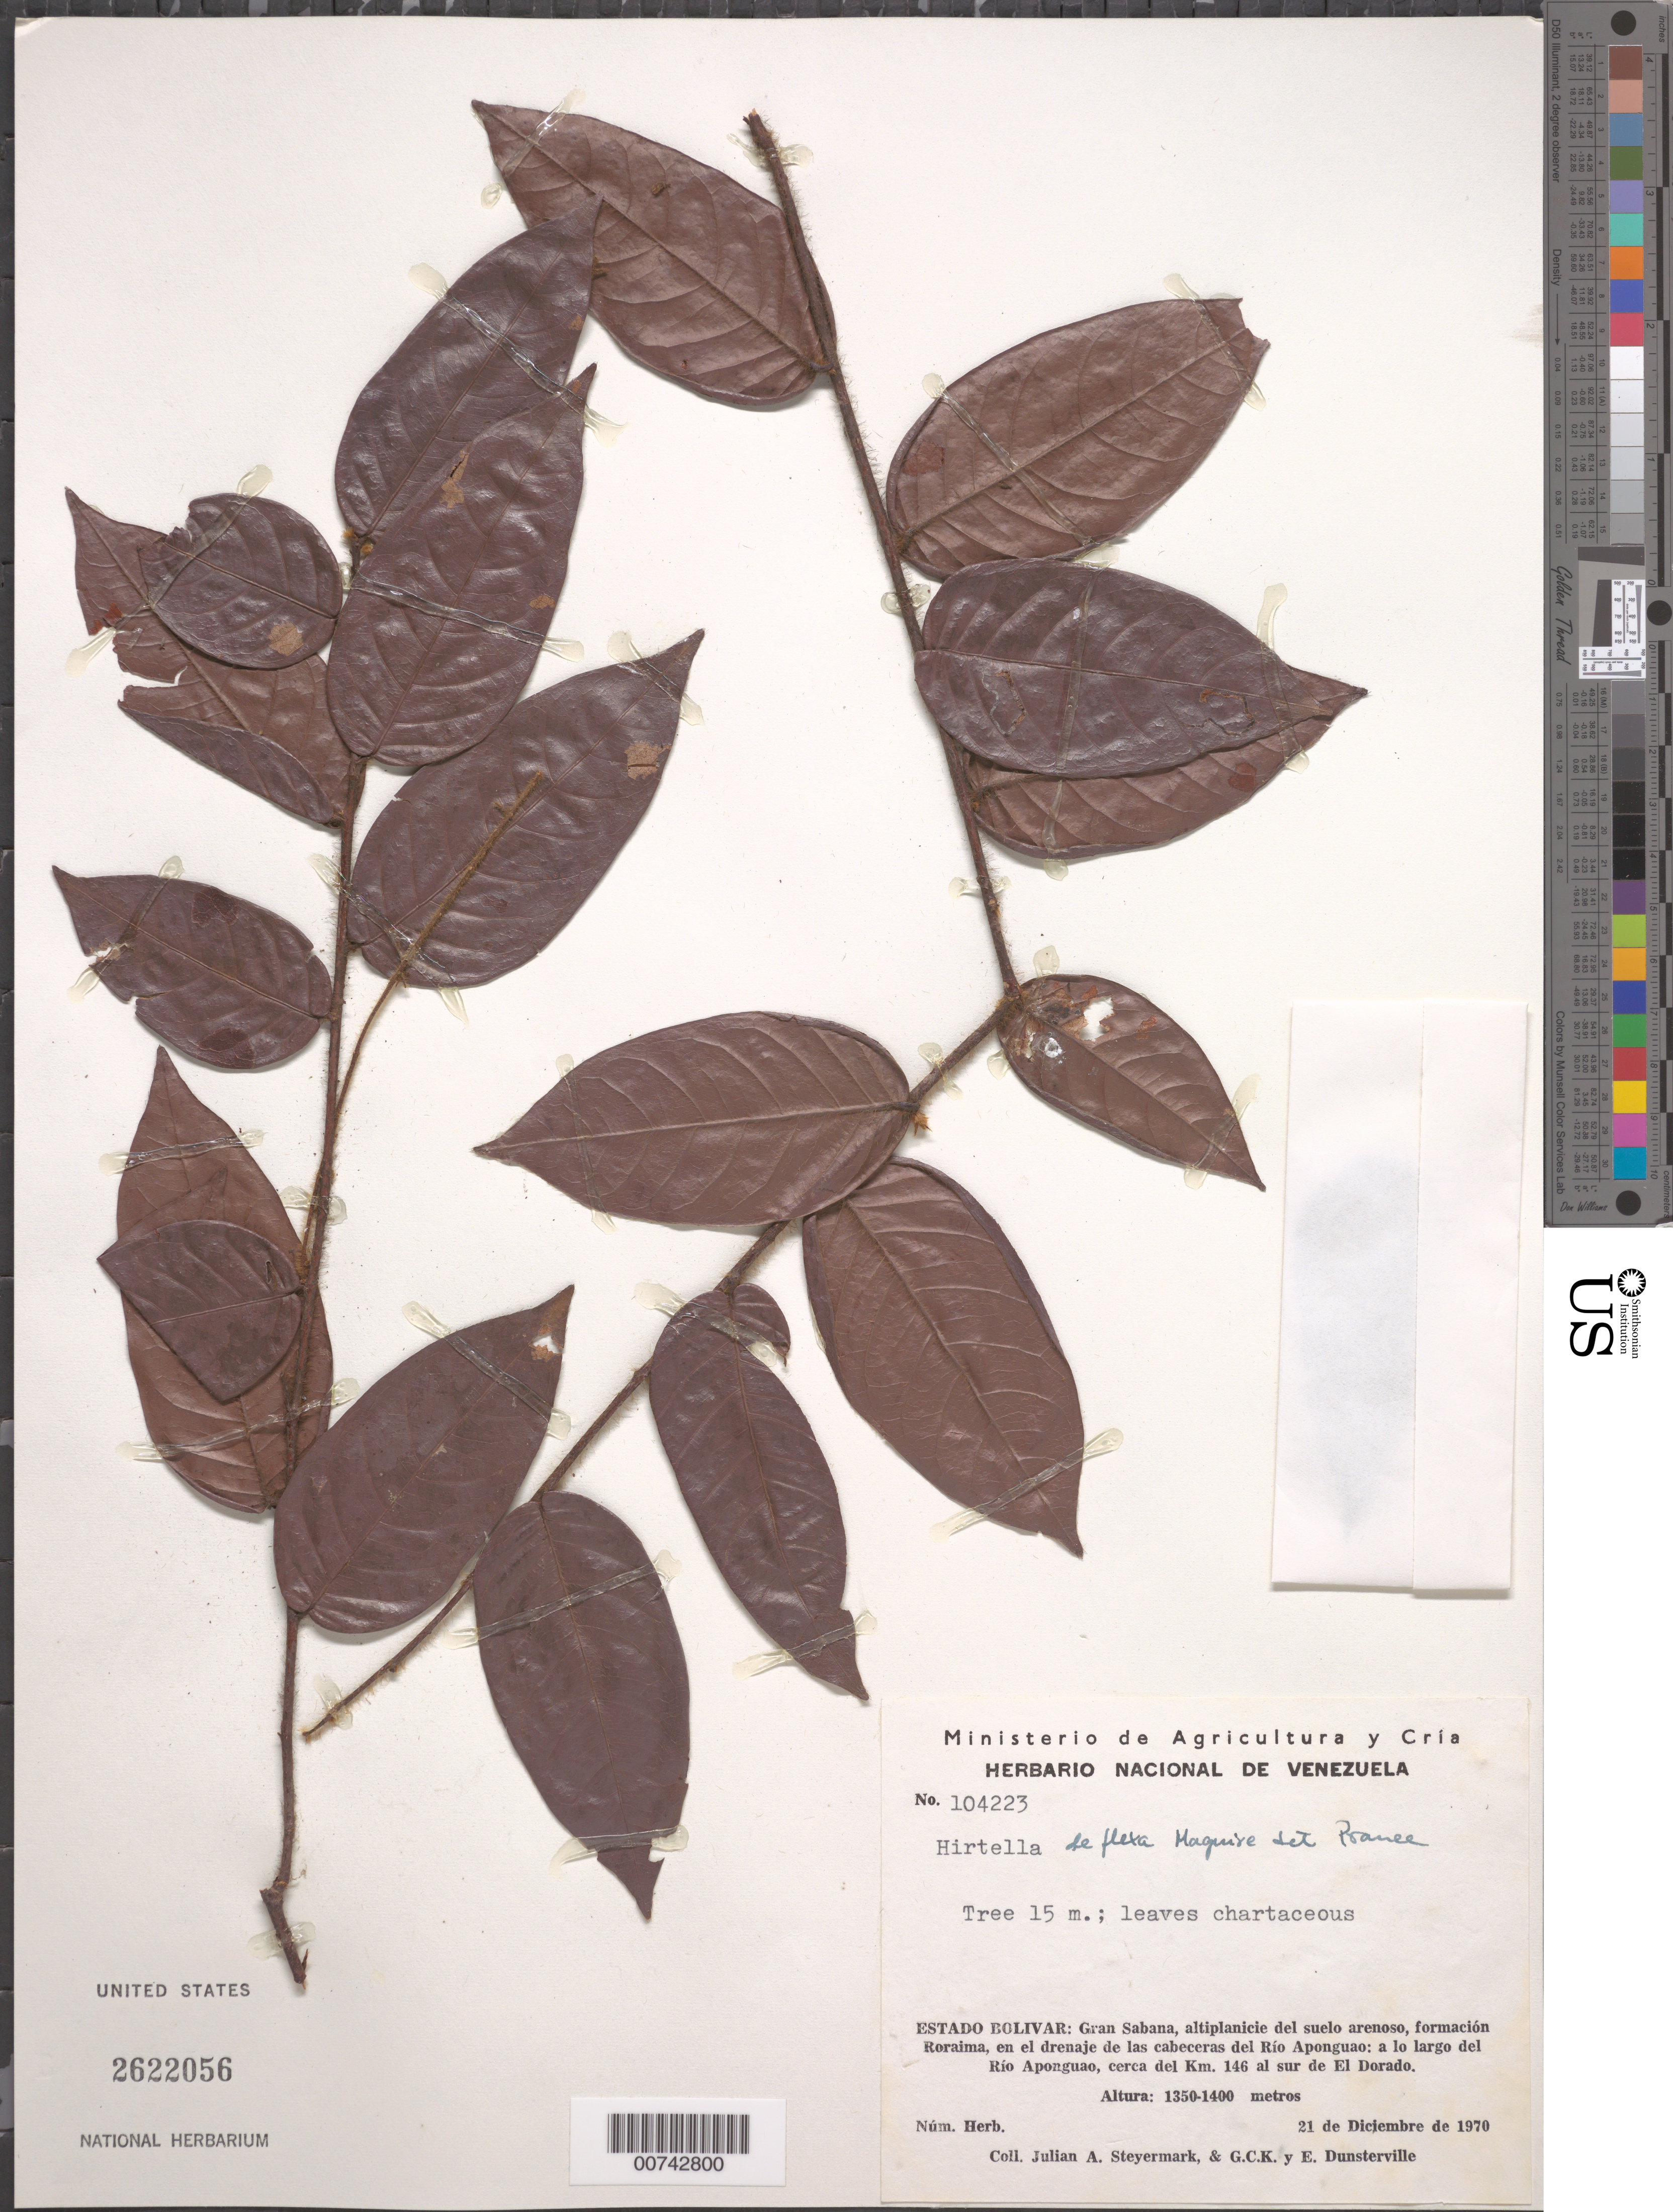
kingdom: Plantae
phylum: Tracheophyta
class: Magnoliopsida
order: Malpighiales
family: Chrysobalanaceae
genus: Hirtella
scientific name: Hirtella deflexa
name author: Maguire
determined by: Prance, G. T.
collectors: J. Steyermark, G. C. K. Dunsterville & E. Dunsterville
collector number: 104223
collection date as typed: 21-Dec-70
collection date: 1970-12-21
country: Venezuela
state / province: Bolívar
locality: Gran Sabana, formacion Roraima, Río Aponguao, 146 km sur de El Dorado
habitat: High plateau with sandy ground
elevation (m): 1350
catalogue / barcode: US 2622056